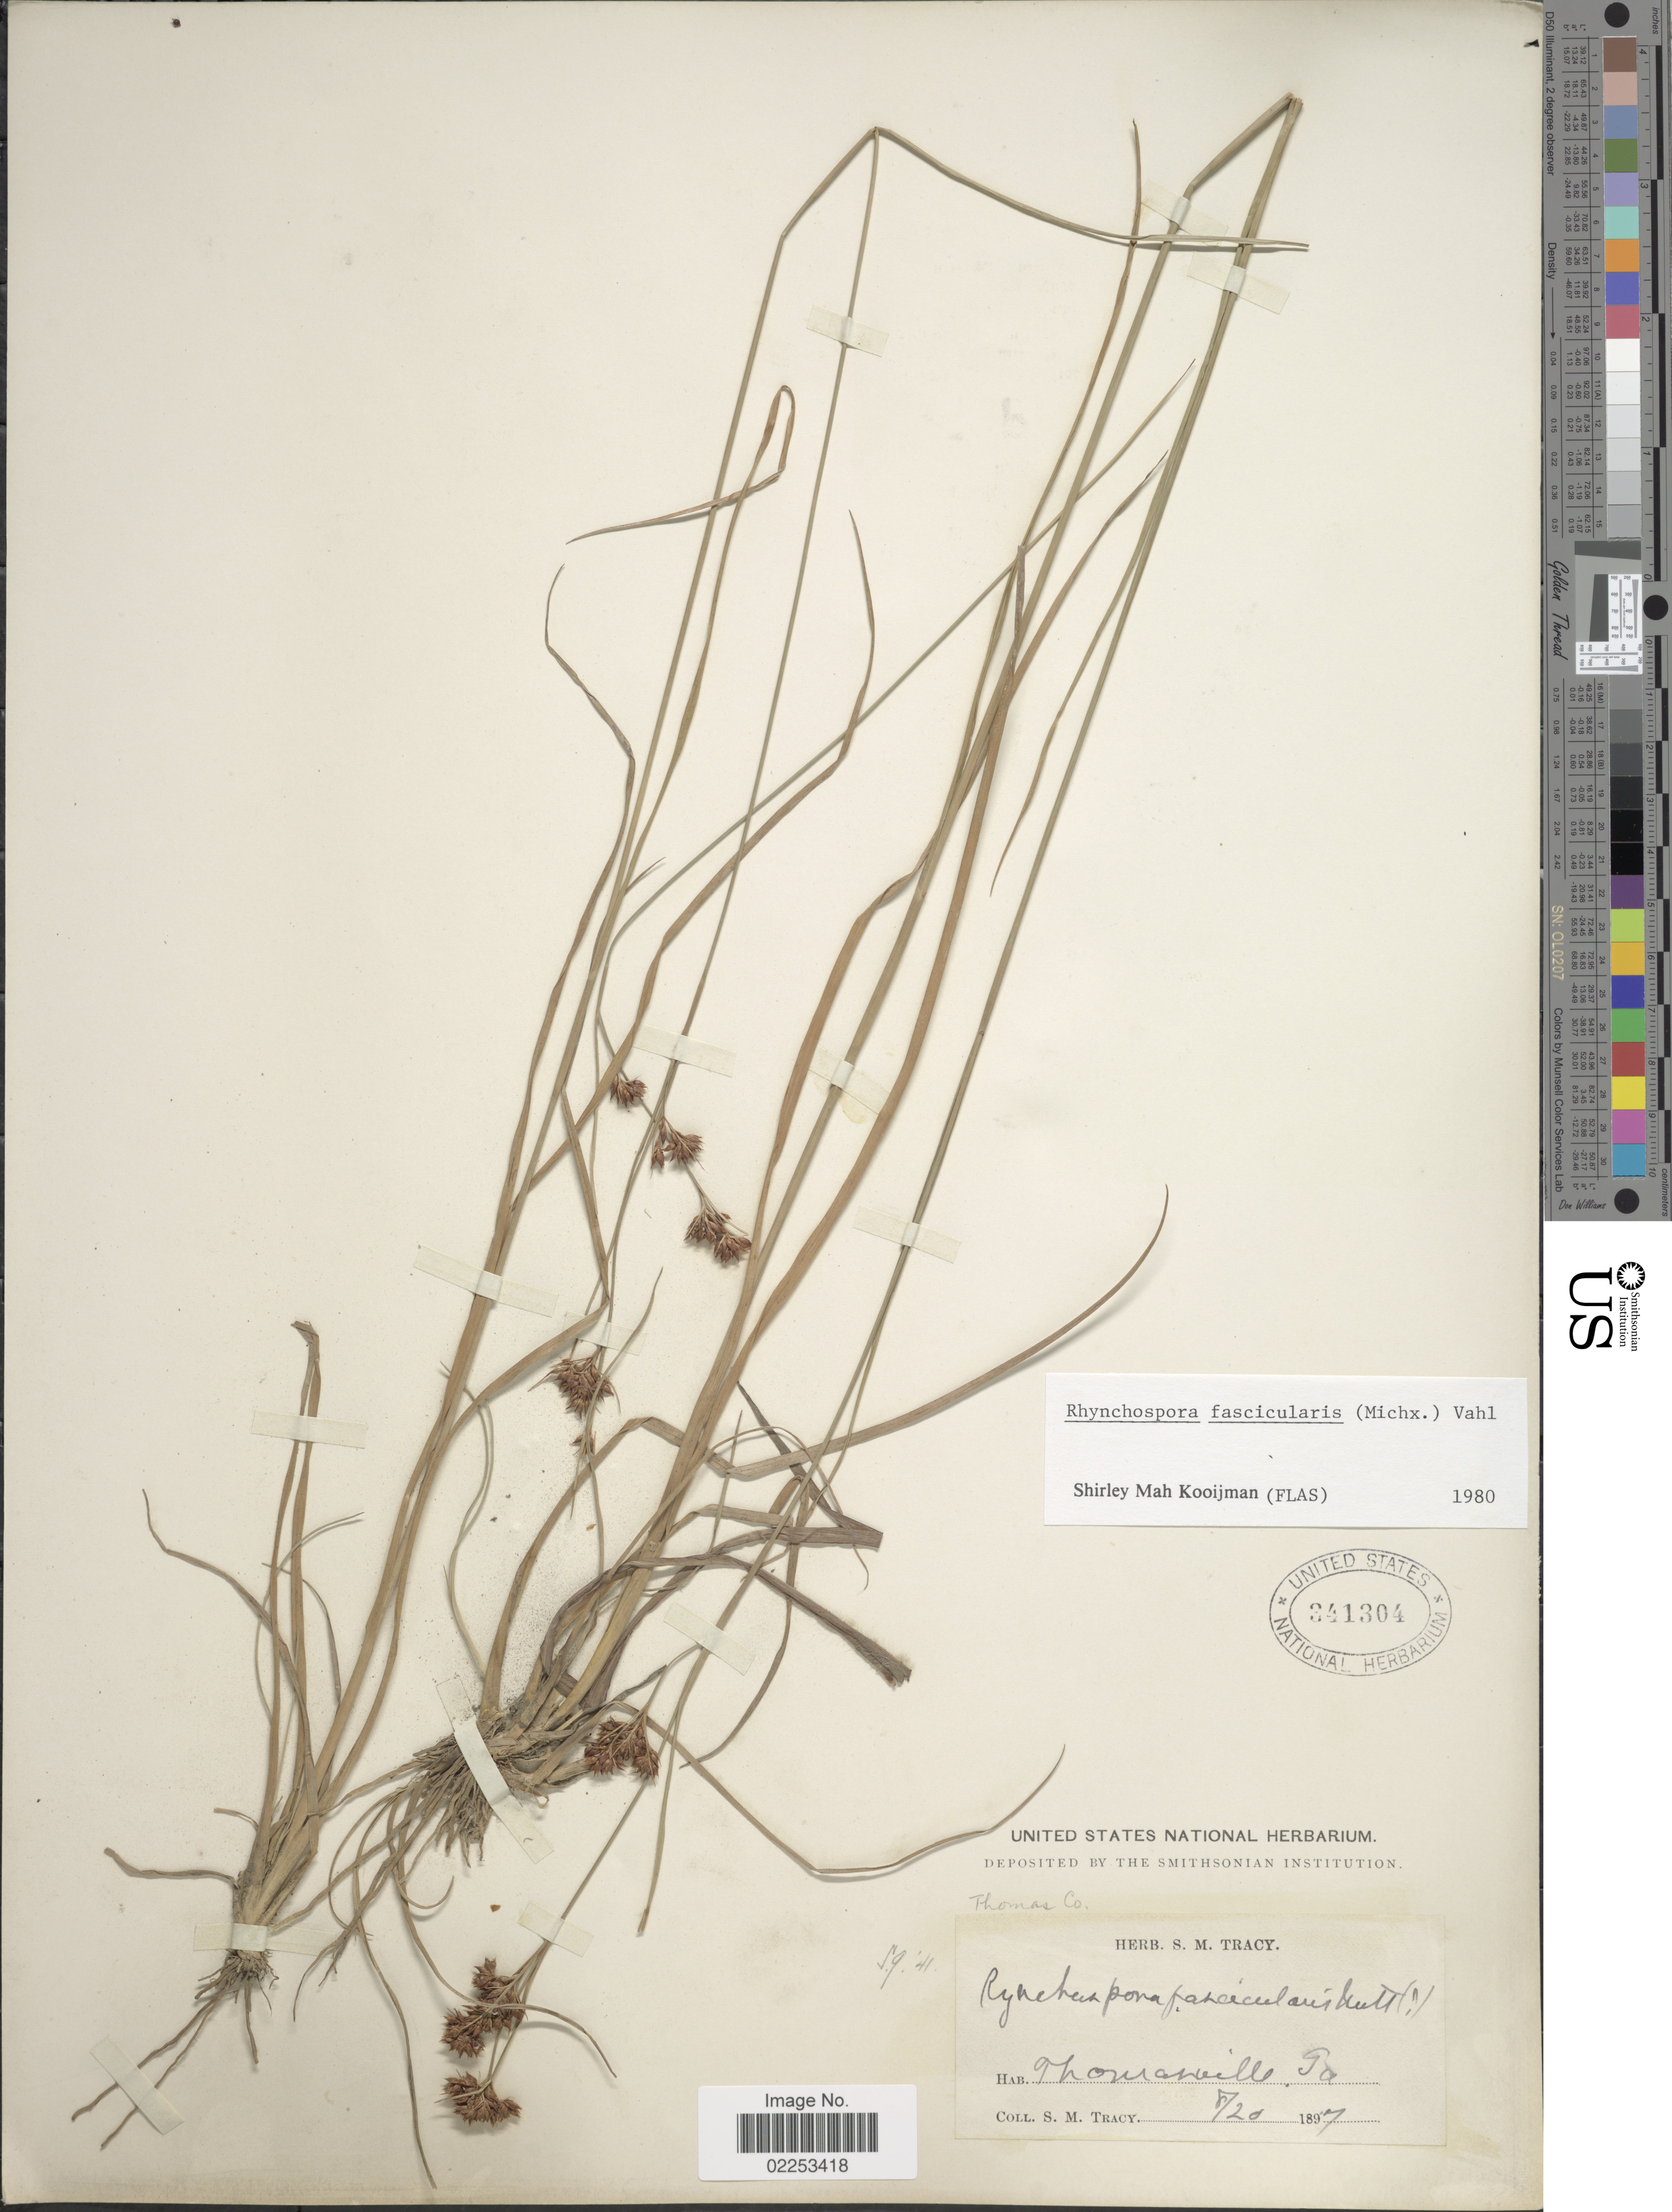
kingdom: Plantae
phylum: Tracheophyta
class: Liliopsida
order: Poales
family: Cyperaceae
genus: Rhynchospora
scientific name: Rhynchospora fascicularis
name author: (Michx.) Vahl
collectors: S. M. Tracy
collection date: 1897-08-20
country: United States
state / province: Georgia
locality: Thomas Co., Thomasville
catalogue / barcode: US 341304